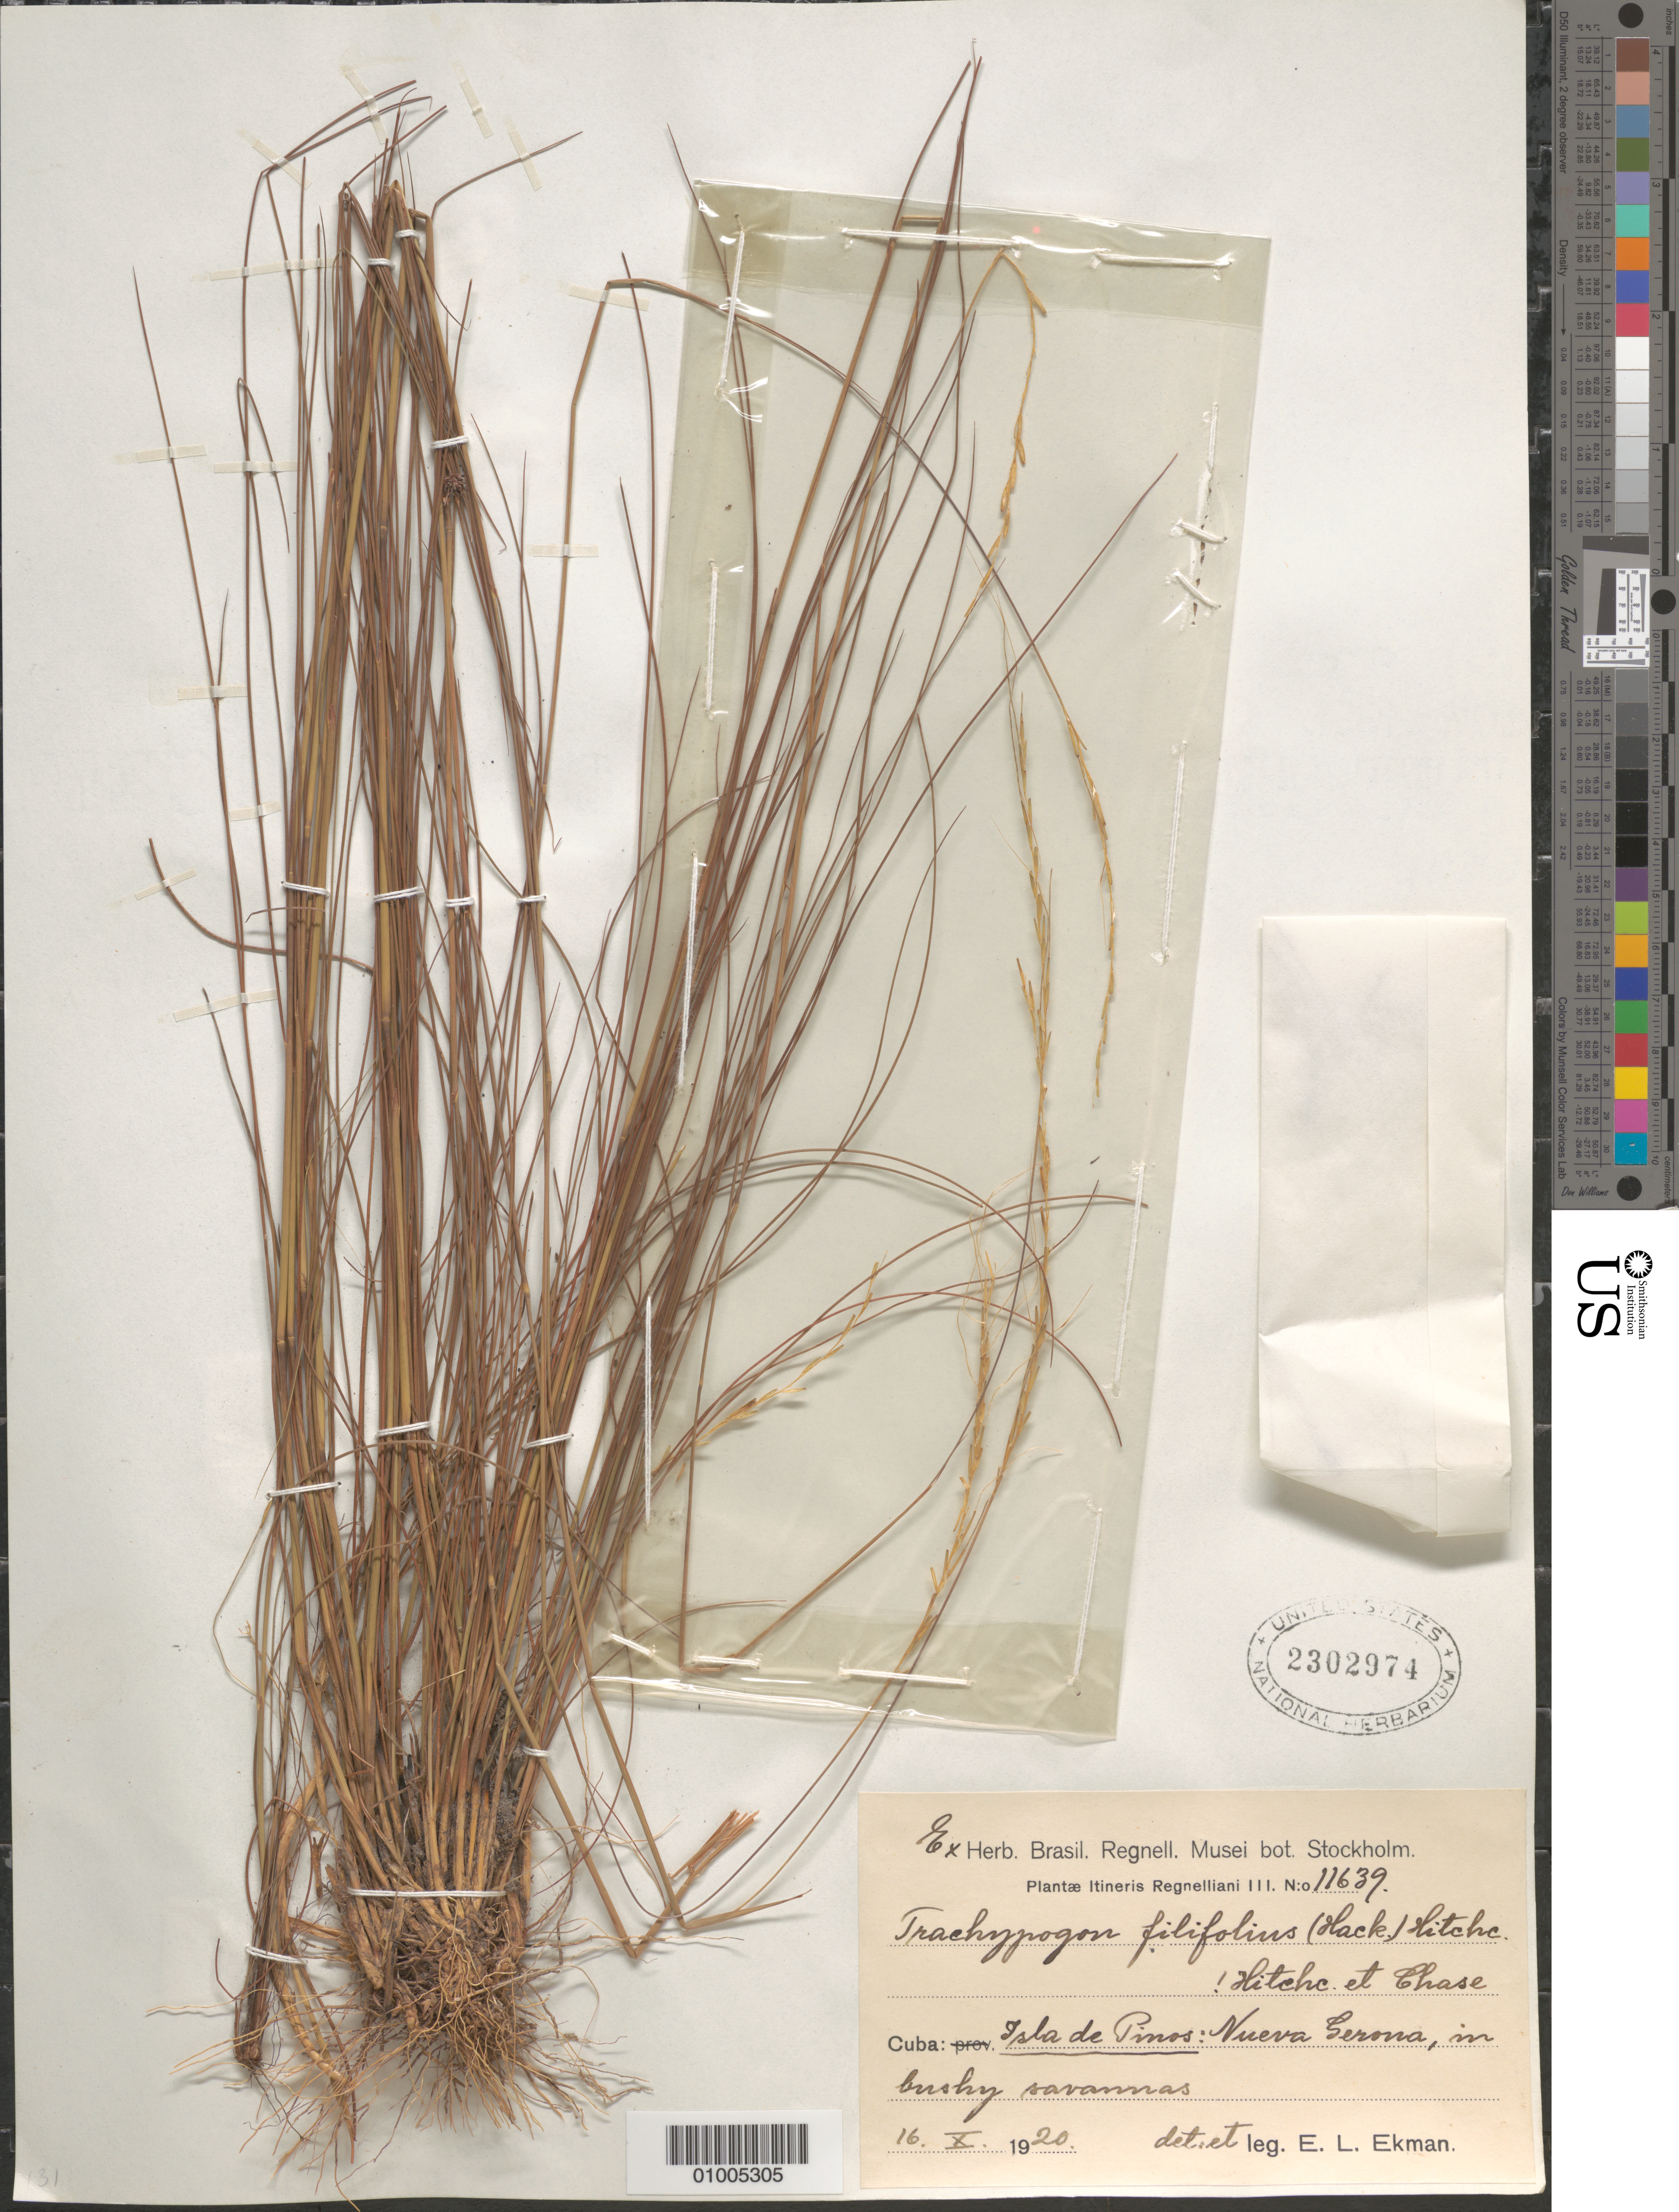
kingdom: Plantae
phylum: Tracheophyta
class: Liliopsida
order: Poales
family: Poaceae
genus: Trachypogon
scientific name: Trachypogon macroglossus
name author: Trin.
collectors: E. L. Ekman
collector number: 11639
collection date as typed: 16 Oct 1920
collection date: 1920-10-16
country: Cuba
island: Cuba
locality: Isla de Pinos: Vueva Gerona in bushy savannas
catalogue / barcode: US 2302974